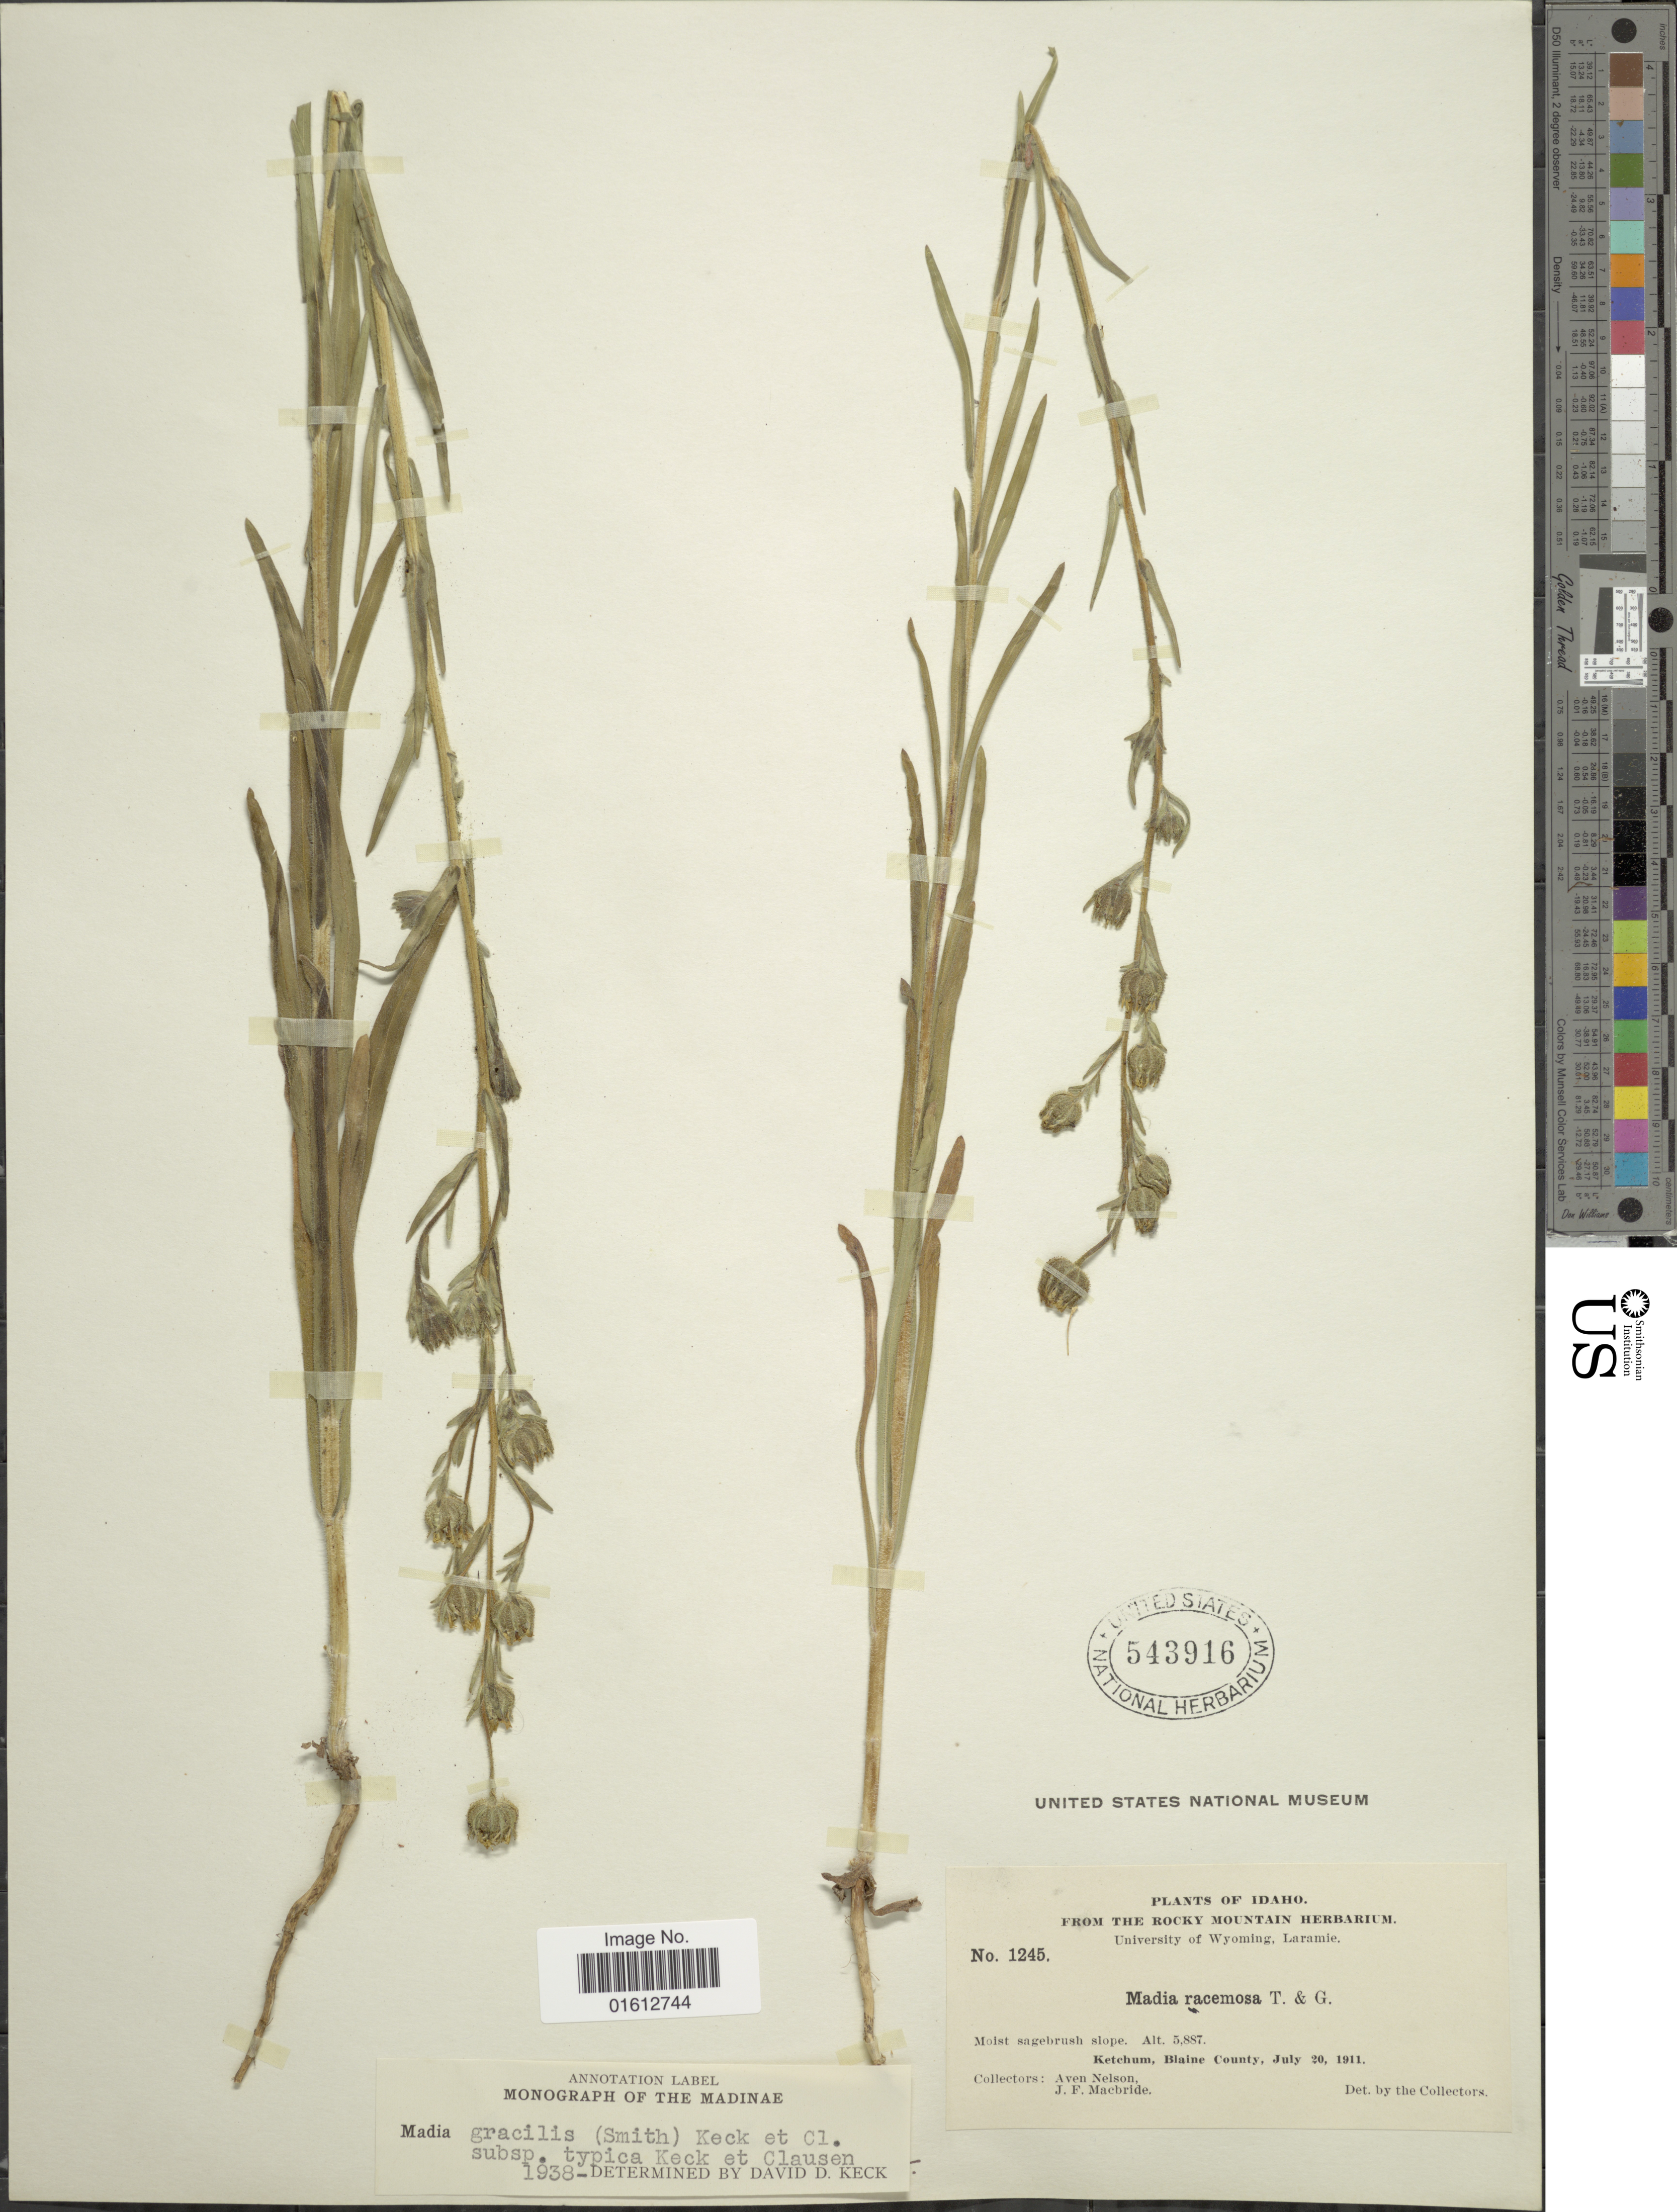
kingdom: Plantae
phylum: Tracheophyta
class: Magnoliopsida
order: Asterales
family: Asteraceae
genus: Madia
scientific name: Madia gracilis subsp. gracilis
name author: (Sm.) D.D. Keck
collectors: A. Nelson & J. F. Macbride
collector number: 1245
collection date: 1911-07-20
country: United States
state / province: Idaho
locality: Moist sagebrush slope. Ketchum, Blaine County.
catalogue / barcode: US 543916